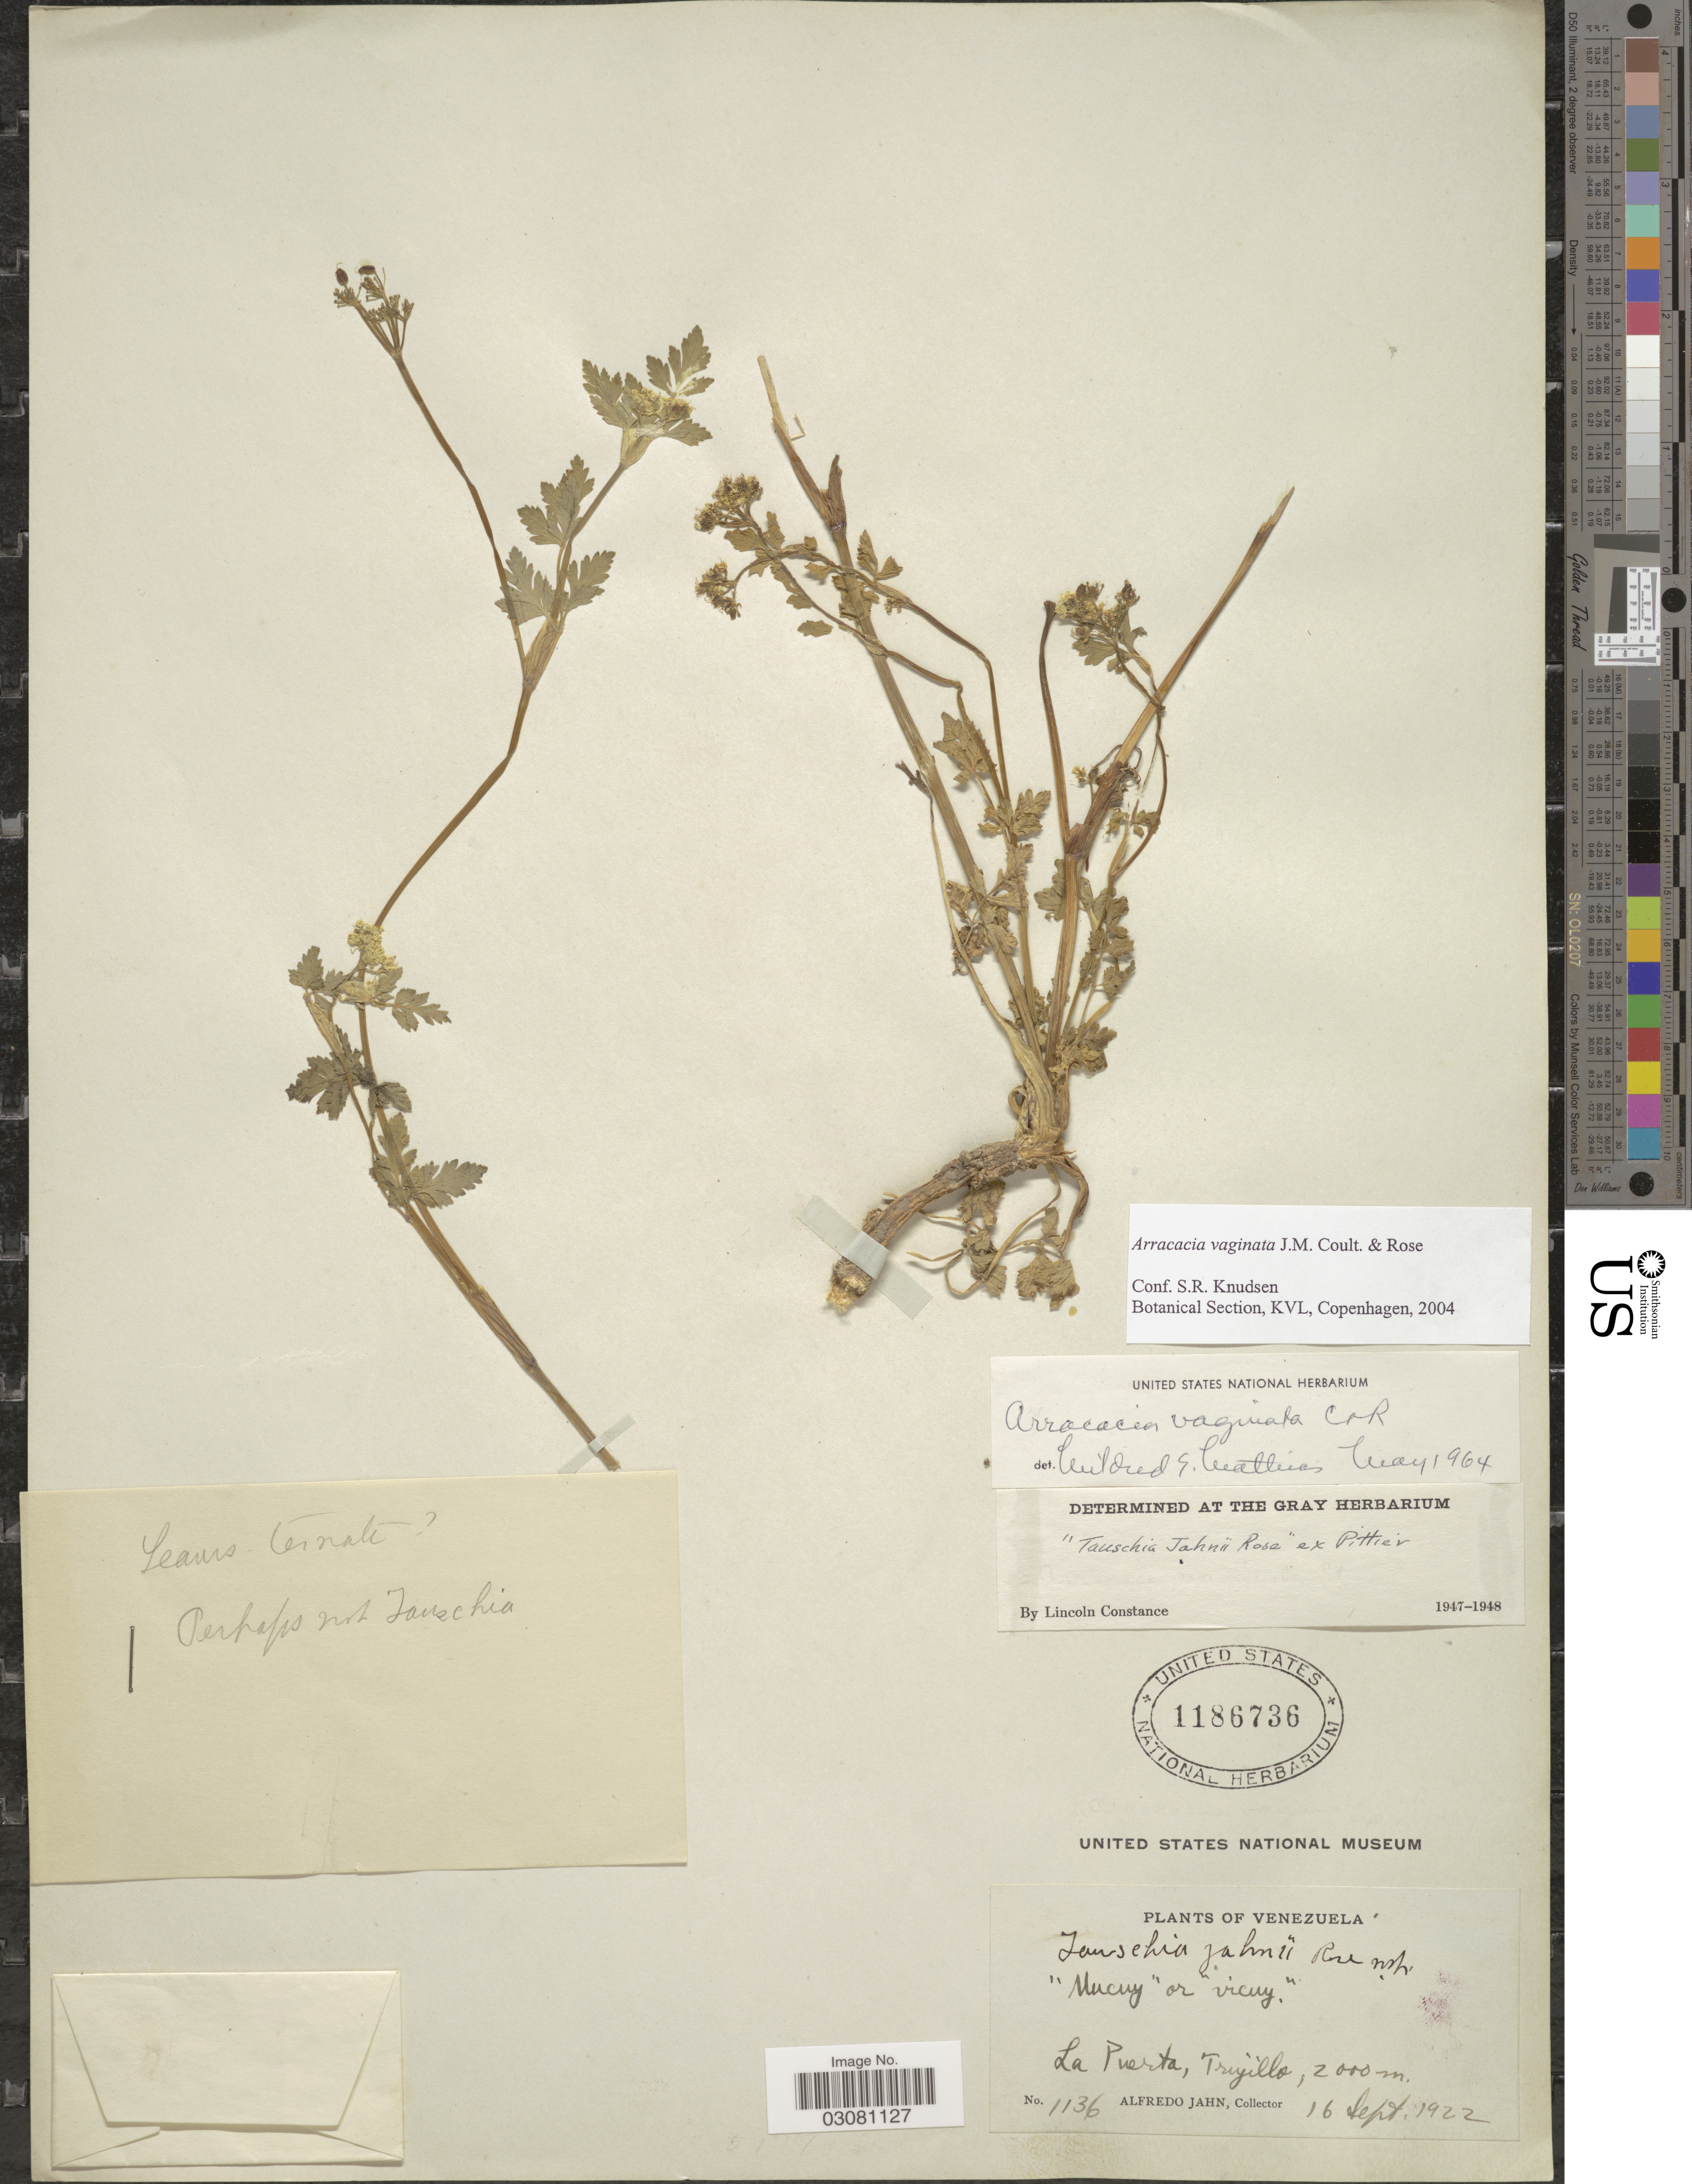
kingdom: Plantae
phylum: Tracheophyta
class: Magnoliopsida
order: Apiales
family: Apiaceae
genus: Arracacia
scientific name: Arracacia vaginata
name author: J.M. Coult. & Rose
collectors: A. Jahn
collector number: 1136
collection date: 1922-09-16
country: Venezuela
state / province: Trujillo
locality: La Puerta.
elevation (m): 2000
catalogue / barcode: US 1186736